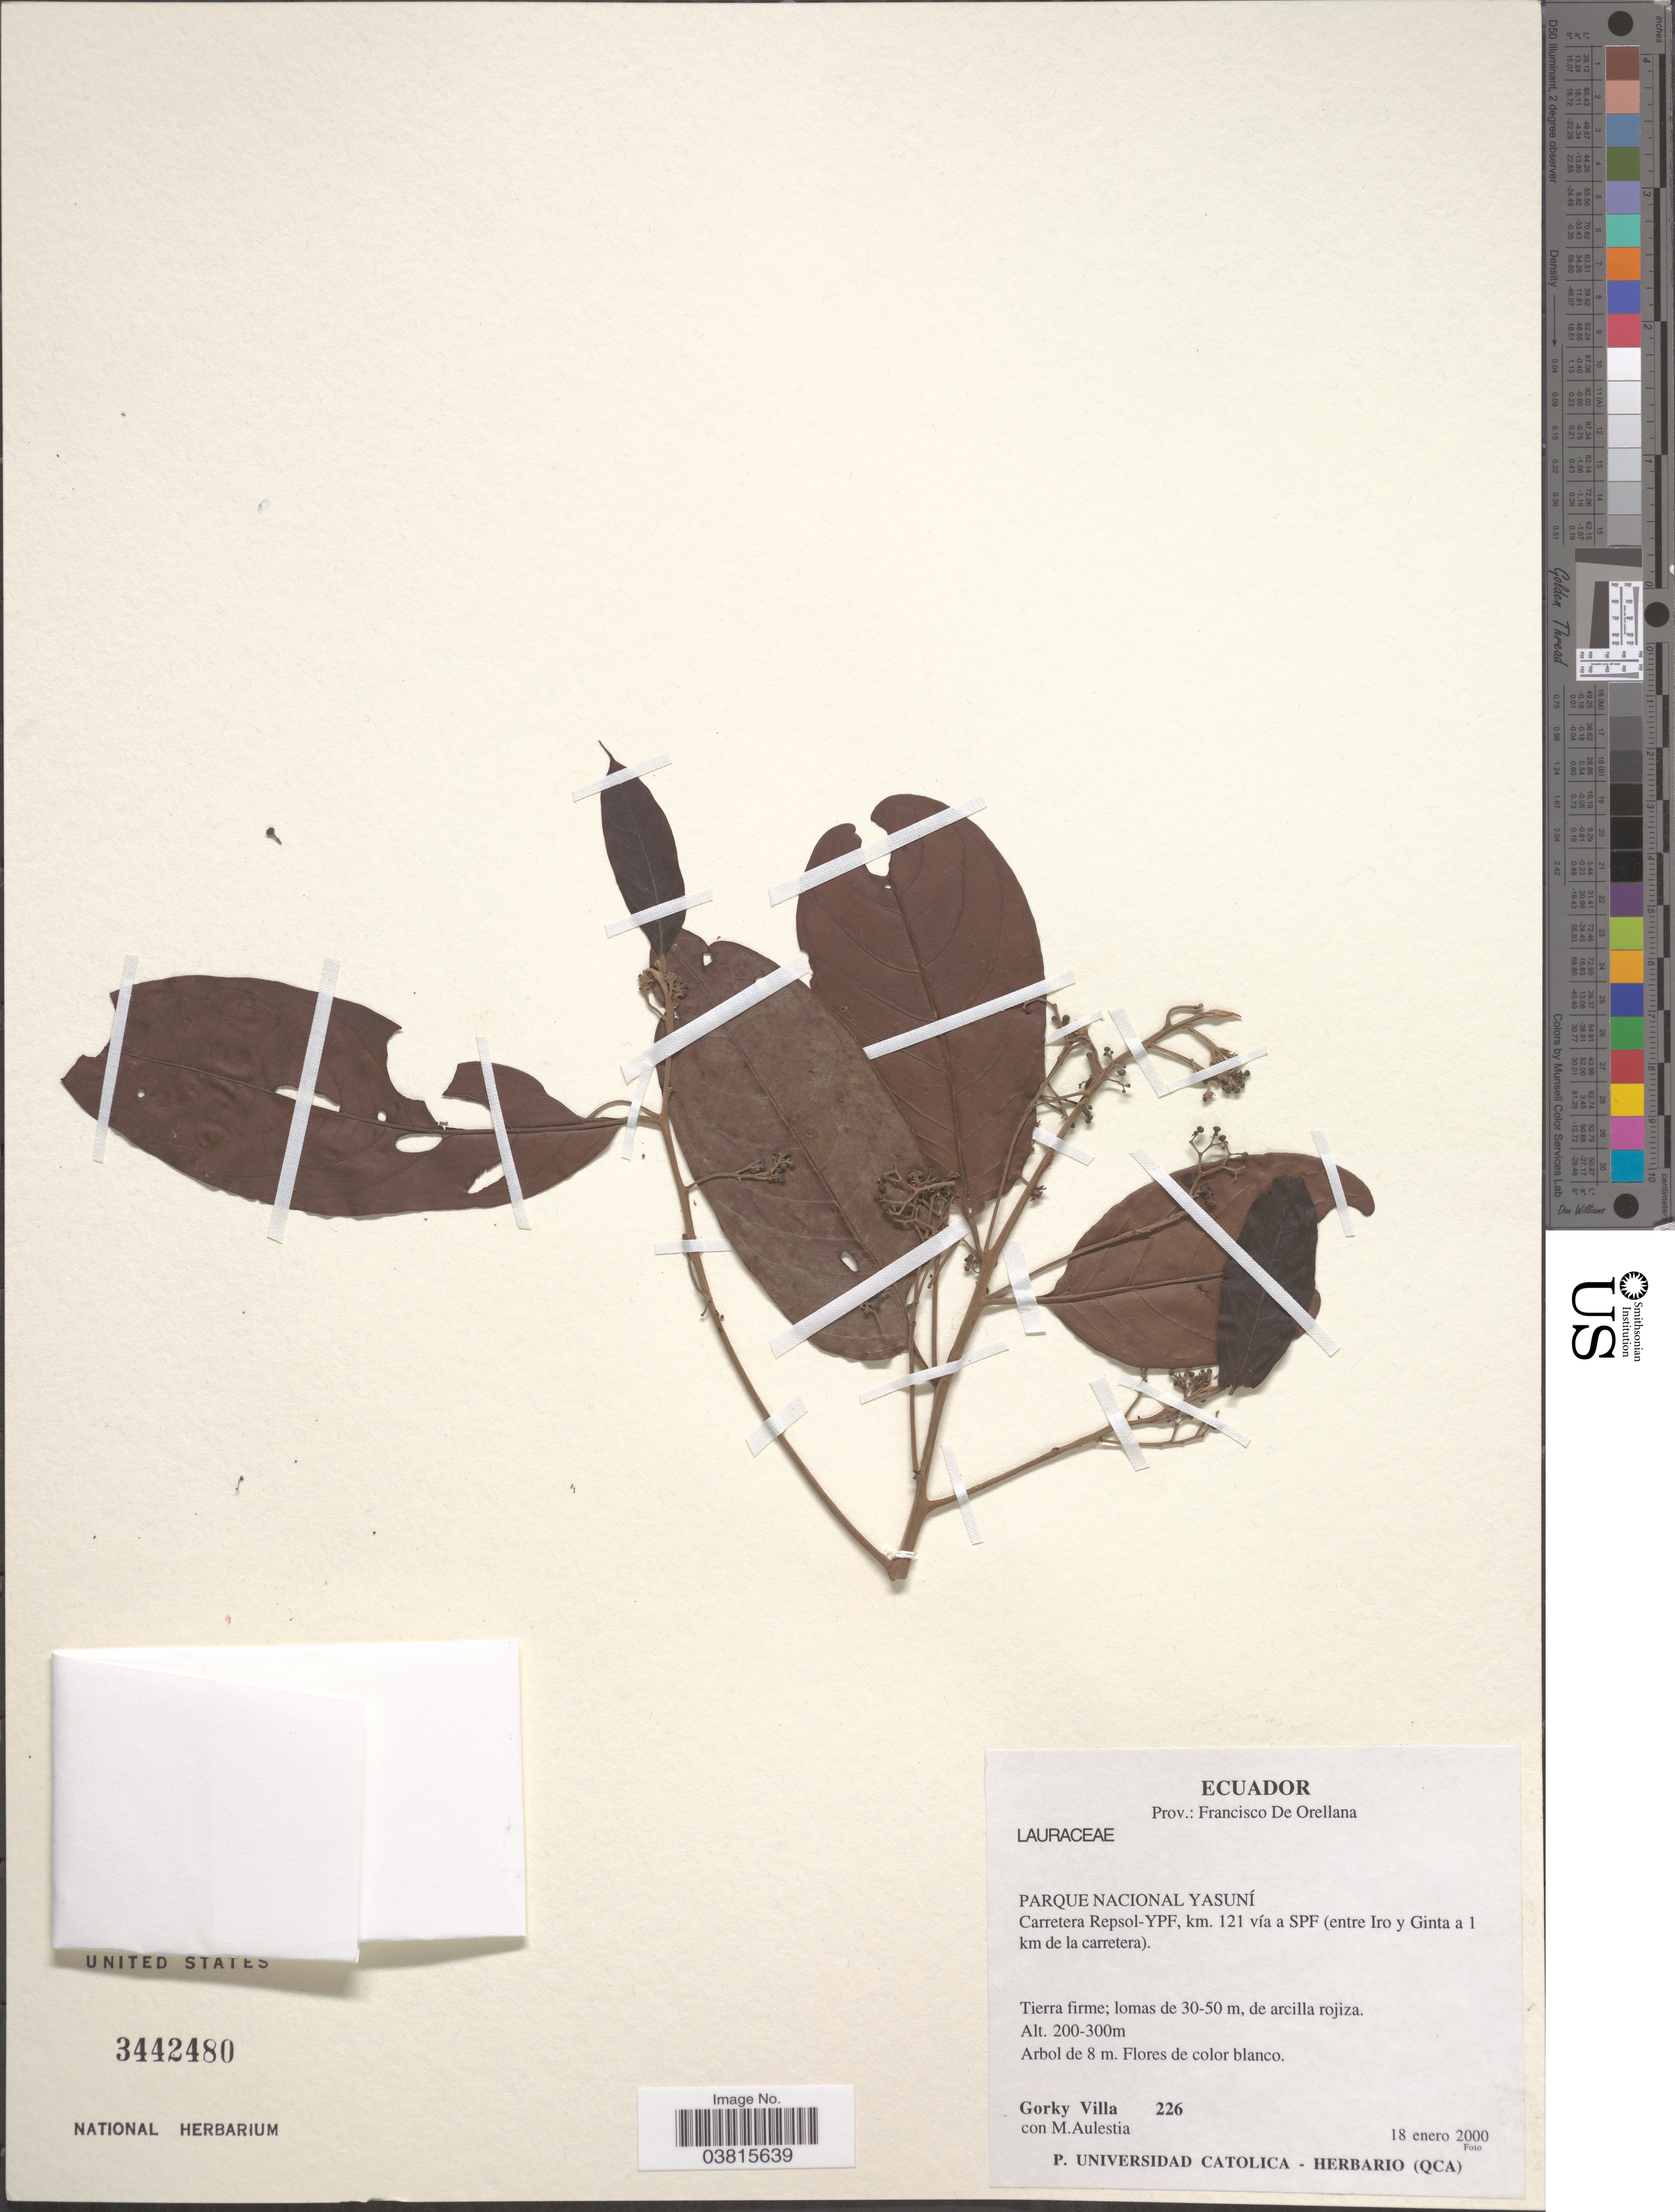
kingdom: Plantae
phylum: Tracheophyta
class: Magnoliopsida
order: Laurales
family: Lauraceae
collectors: G. Villa & M. Aulestia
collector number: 226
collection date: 2000-01-18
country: Ecuador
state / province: Orellana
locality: Prov.: Francisco De Orellana. Parque Nacional Yasuní. Carretera Repsol-YPF, km. 121 vía a SPF (entre Iro y Ginta a 1 km de la carretera).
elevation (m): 200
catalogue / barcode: US 3442480